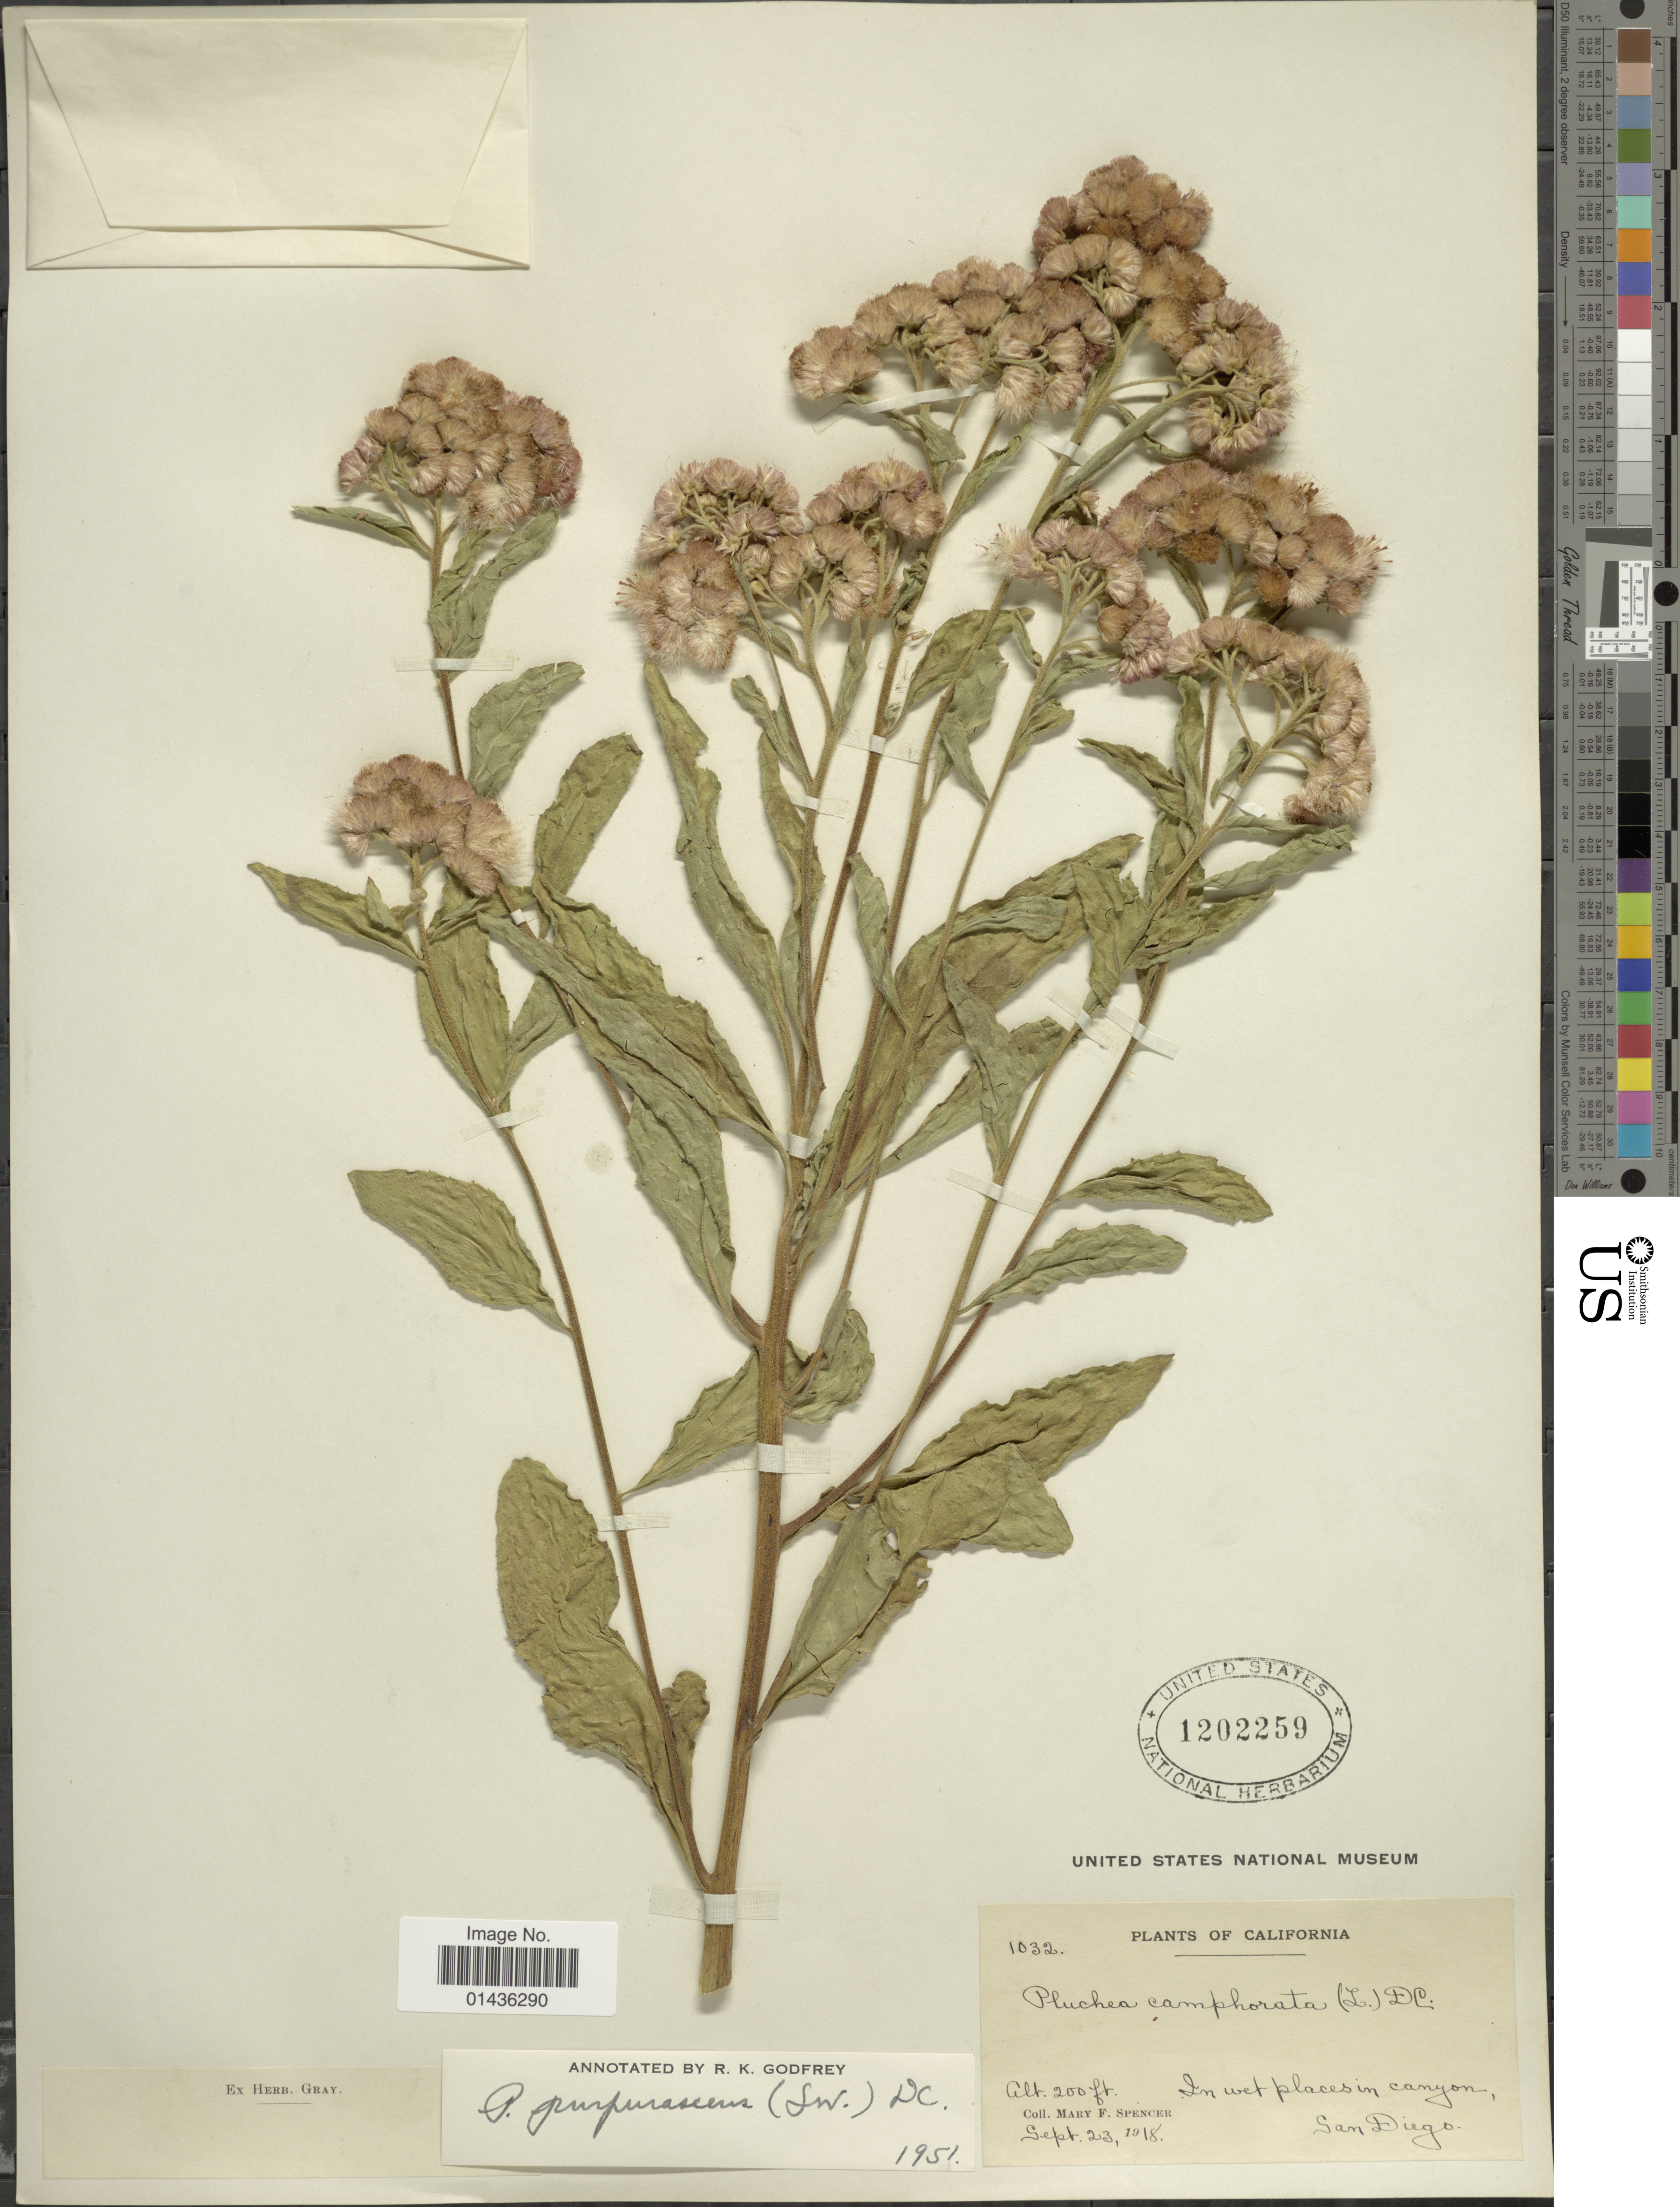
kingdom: Plantae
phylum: Tracheophyta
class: Magnoliopsida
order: Asterales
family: Asteraceae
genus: Pluchea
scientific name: Pluchea odorata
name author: (L.) Cass.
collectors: M. Spencer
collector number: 1032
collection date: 1918-09-23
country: United States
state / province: California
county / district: San Diego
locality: San Diego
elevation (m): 61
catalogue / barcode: US 1202259